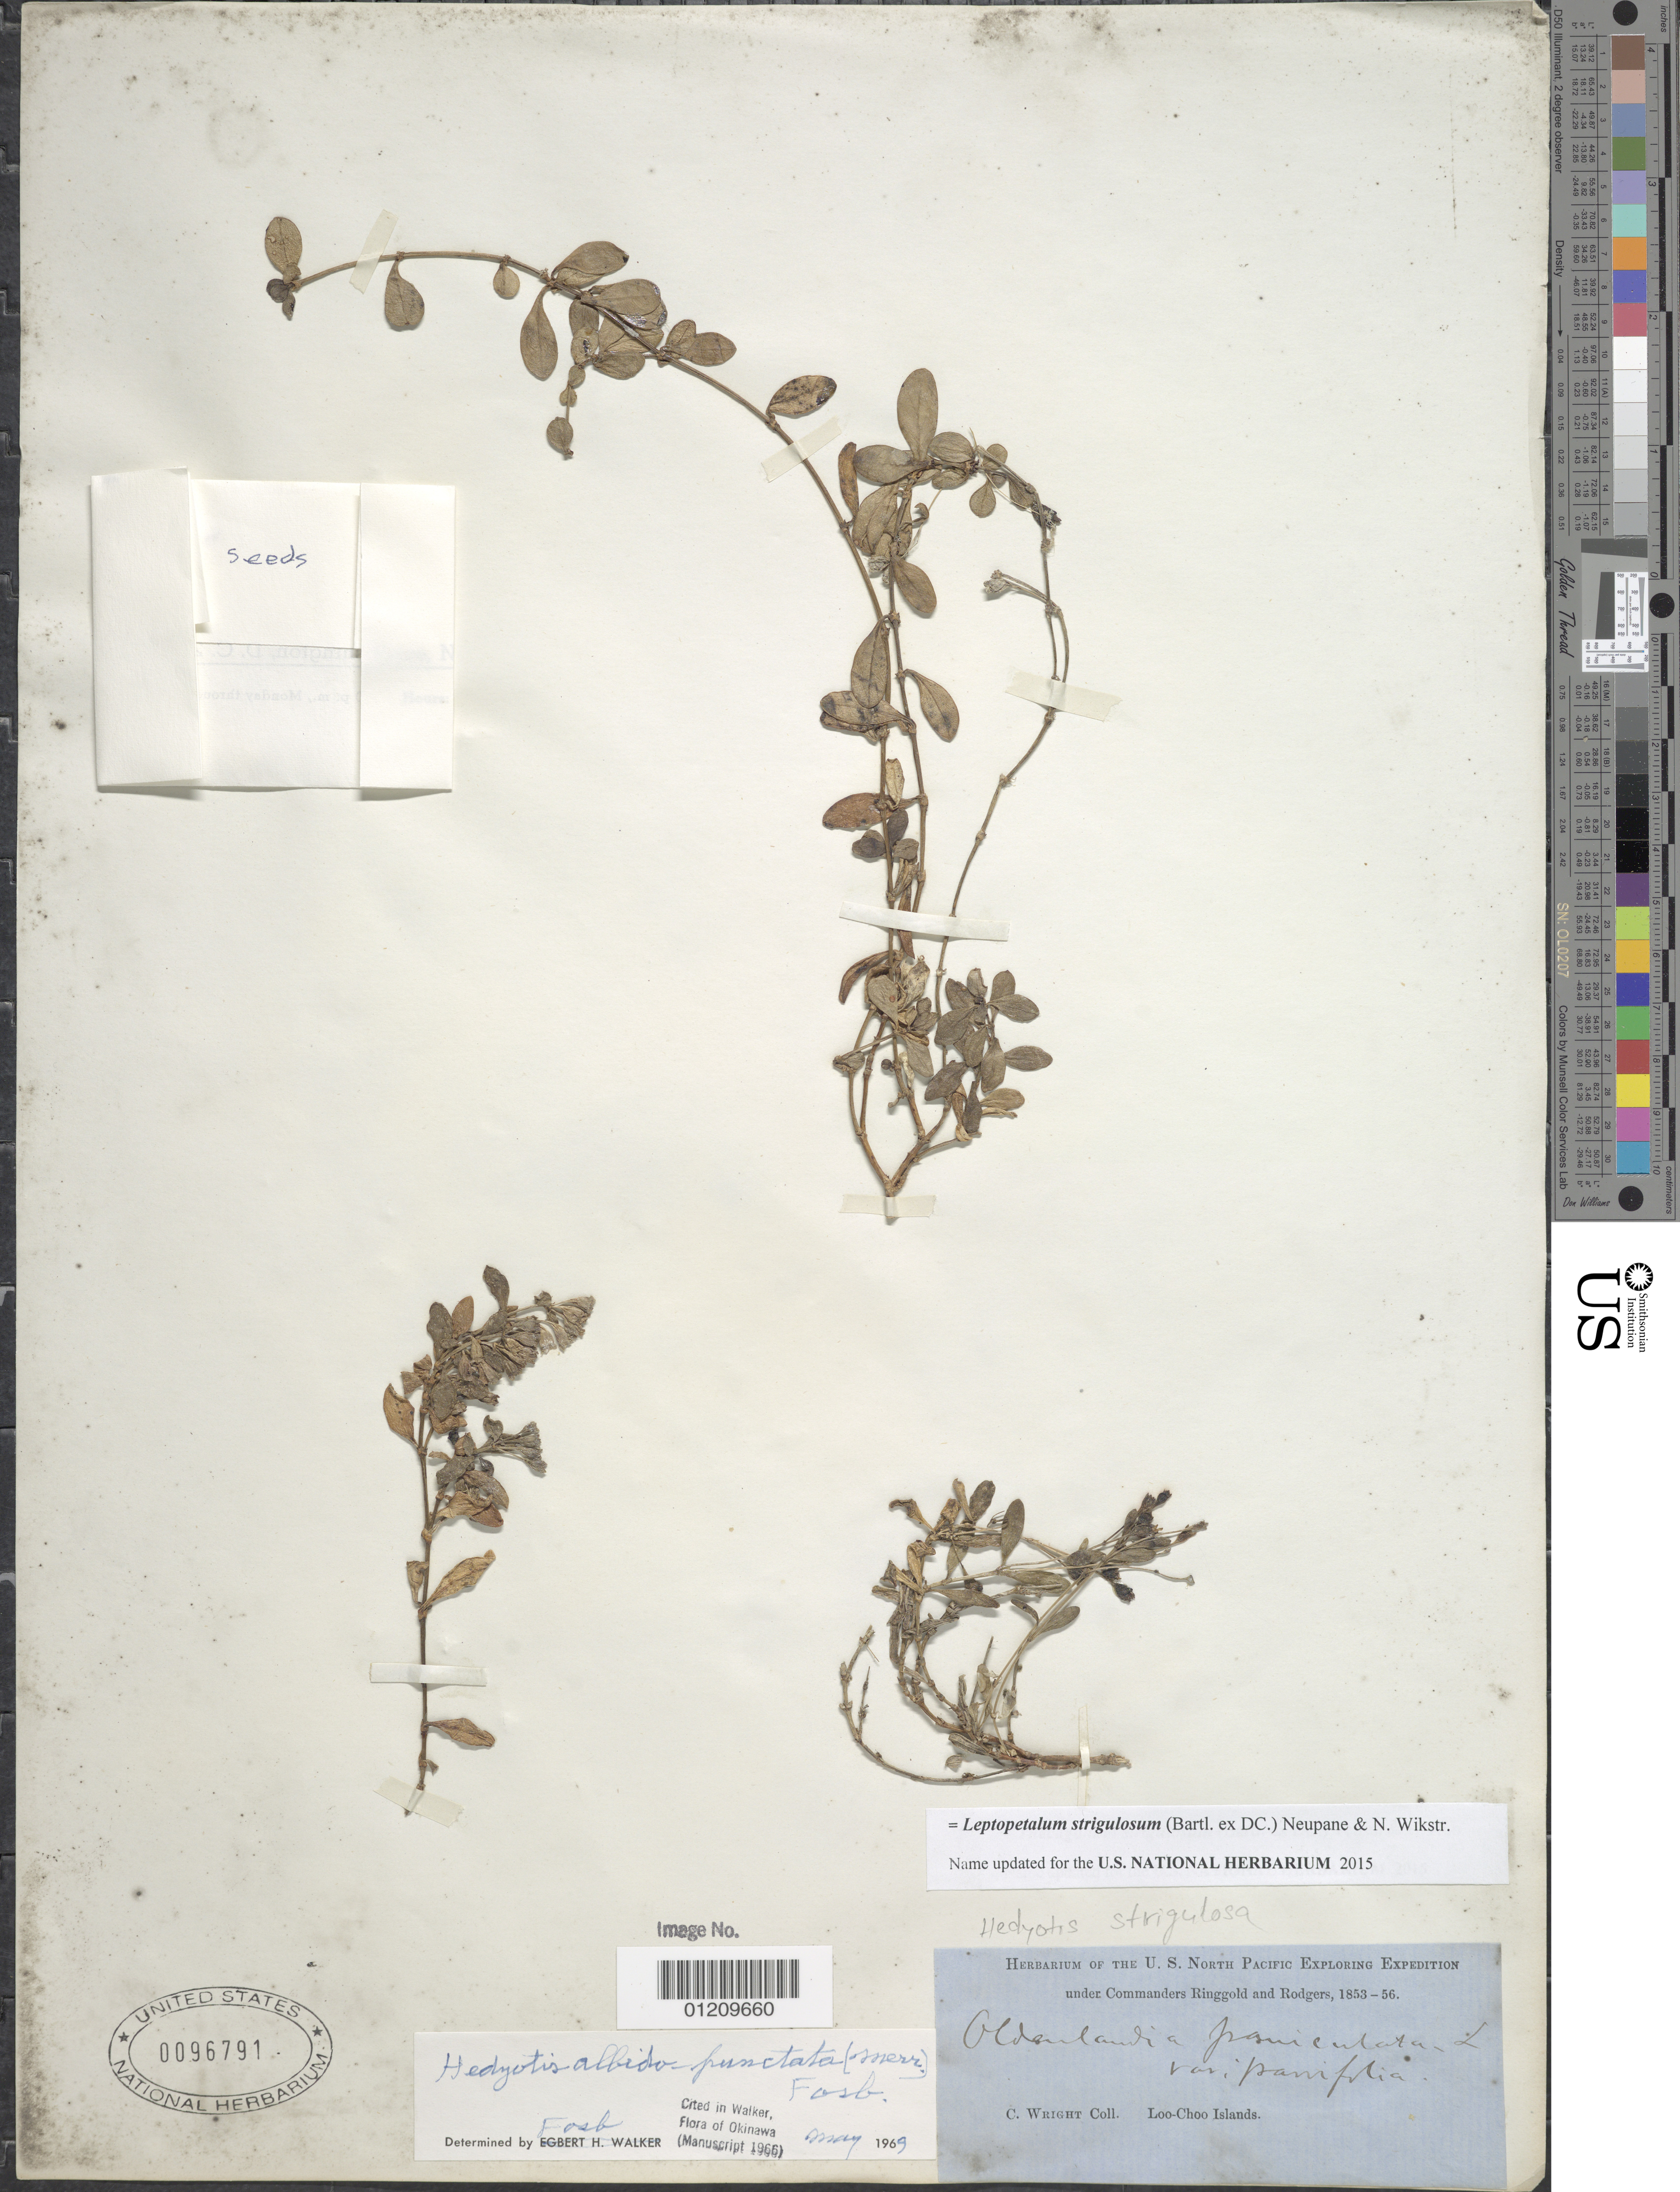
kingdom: Plantae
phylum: Tracheophyta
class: Magnoliopsida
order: Gentianales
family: Rubiaceae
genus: Leptopetalum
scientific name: Leptopetalum strigulosum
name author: (Bartl. ex DC.) Neupane & N. Wikstr.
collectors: C. Wright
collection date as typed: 1853 to -- --- 1856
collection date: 1853/1856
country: Japan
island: Ryukyu Islands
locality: Loo Choo Islands.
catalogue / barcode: US 96791